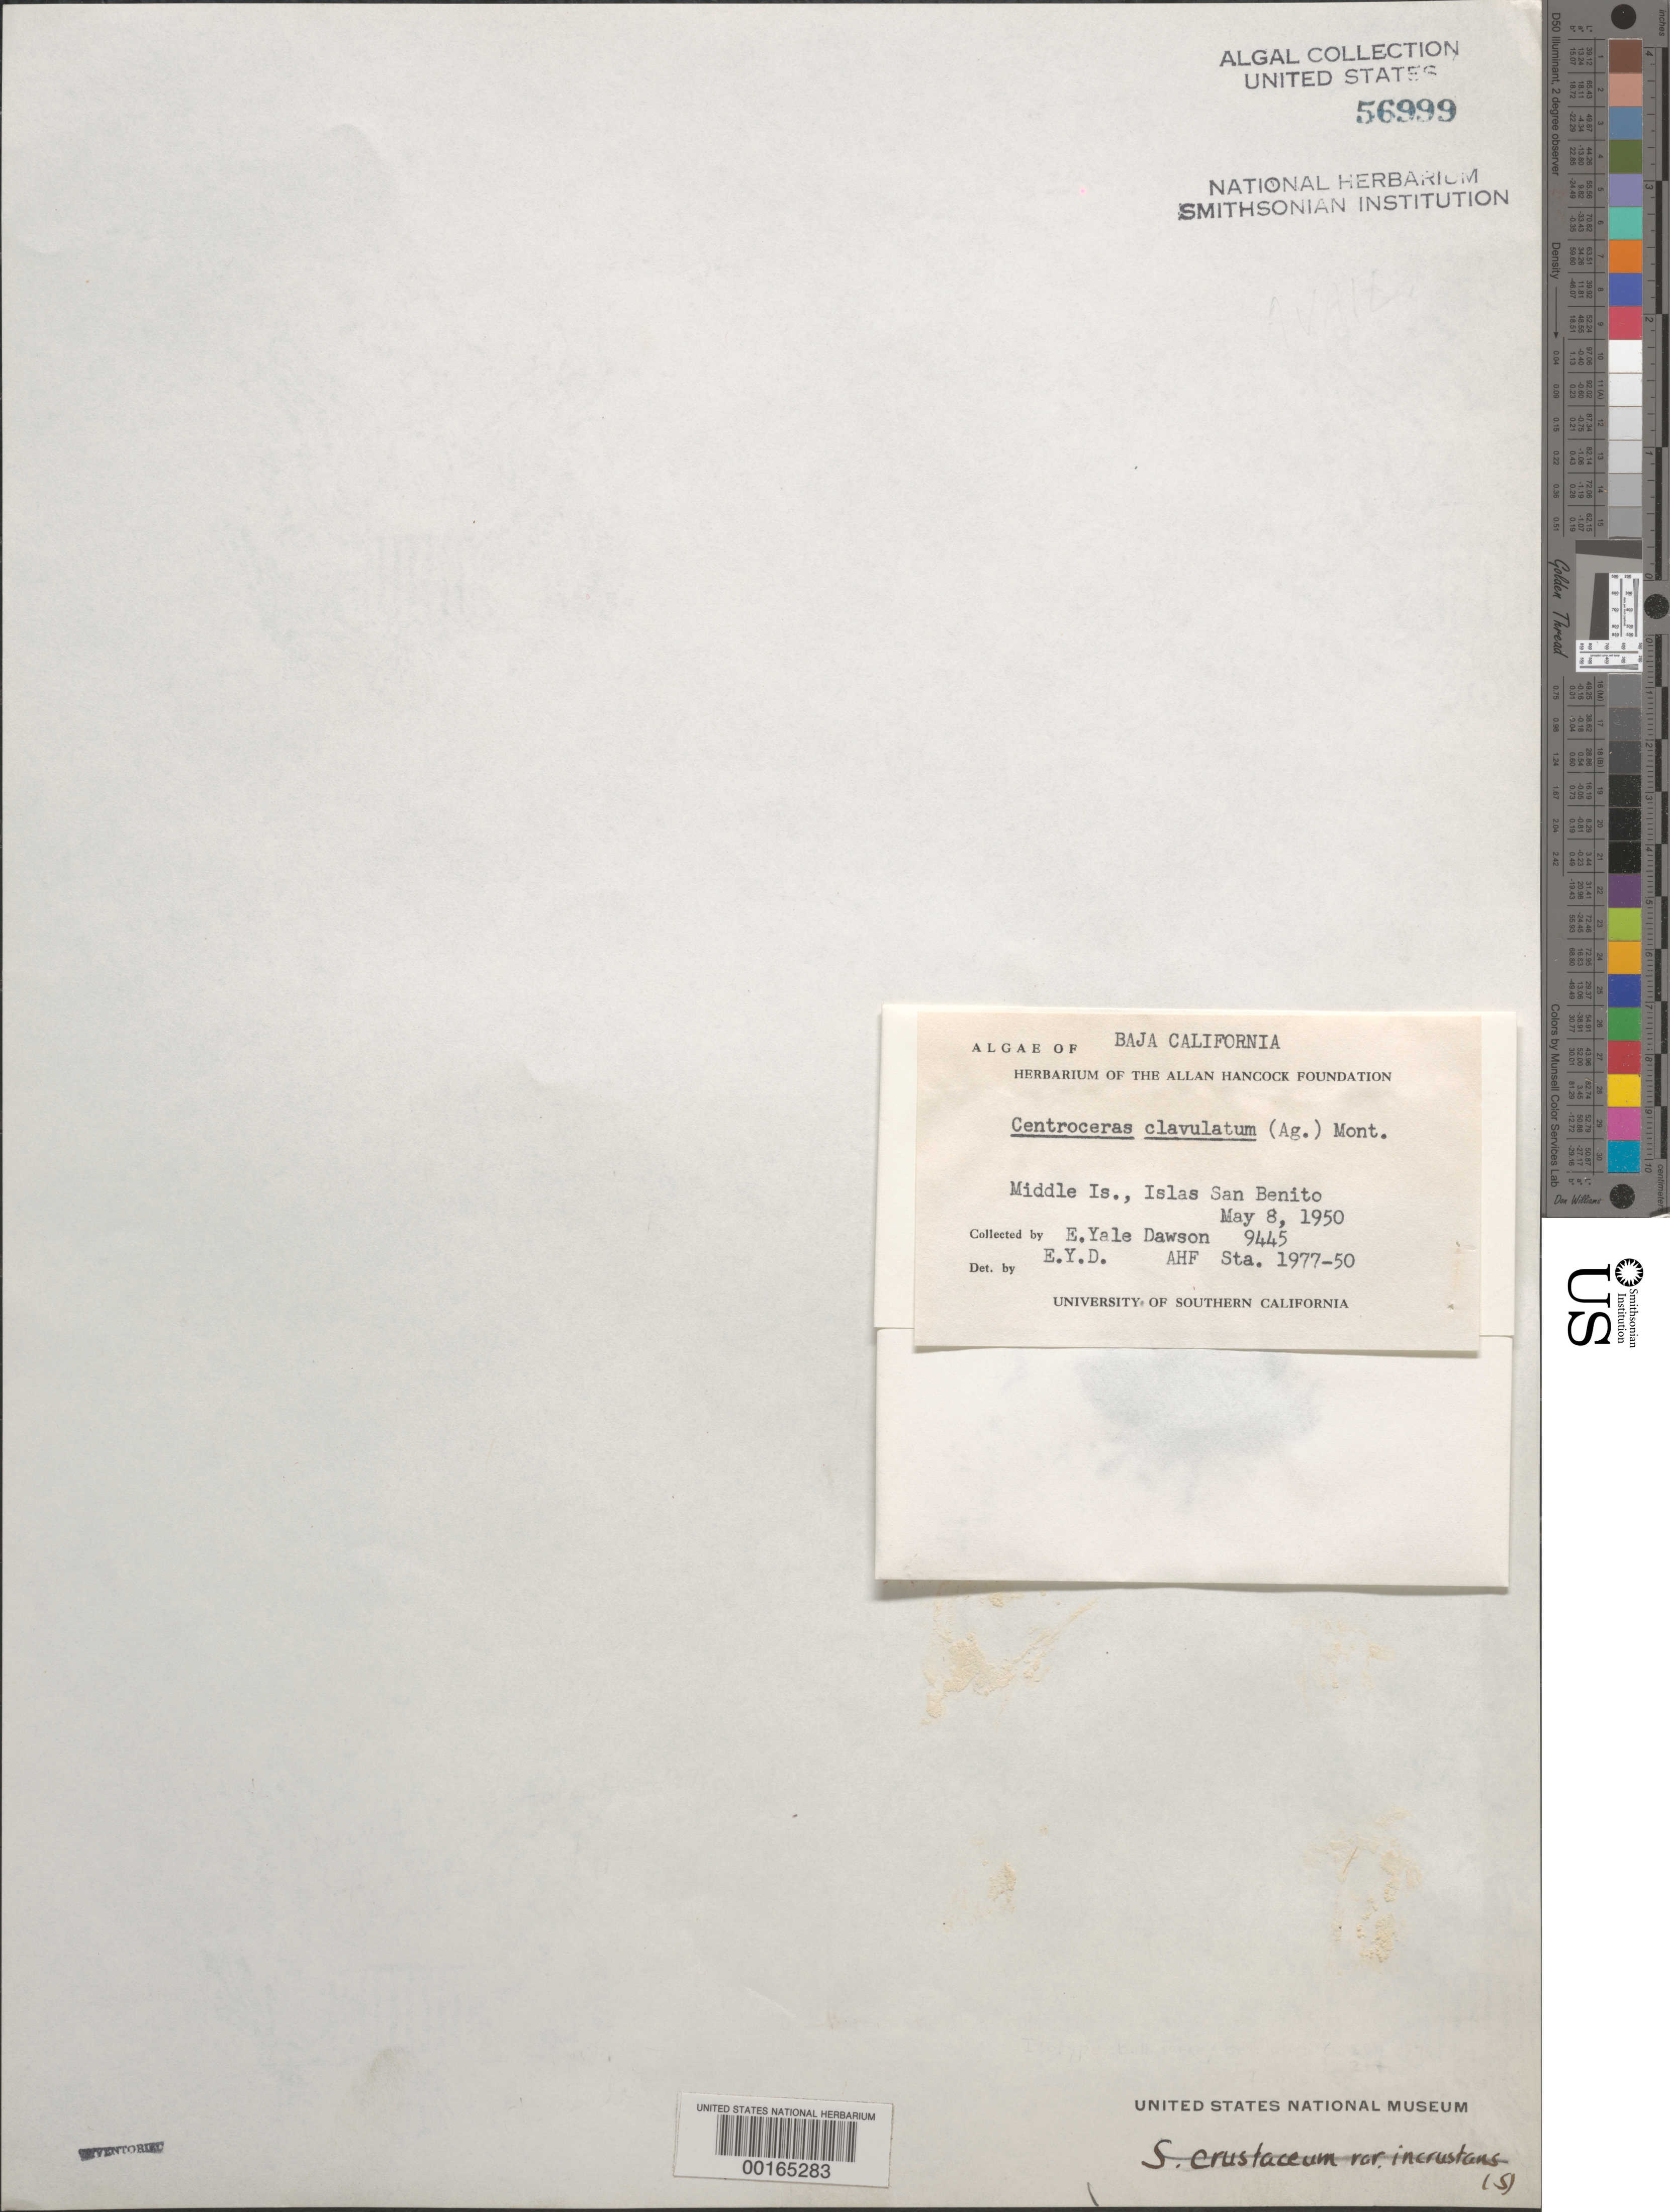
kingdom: Plantae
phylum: Rhodophyta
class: Florideophyceae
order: Ceramiales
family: Ceramiaceae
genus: Centroceras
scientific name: Centroceras clavulatum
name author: (C. Agardh) Mont.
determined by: Dawson, E. Y.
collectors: E. Y. Dawson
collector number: EYD 9445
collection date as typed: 08 May 1950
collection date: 1950-05-08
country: Mexico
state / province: Baja California Norte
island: Middle Island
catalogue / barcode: US 56999